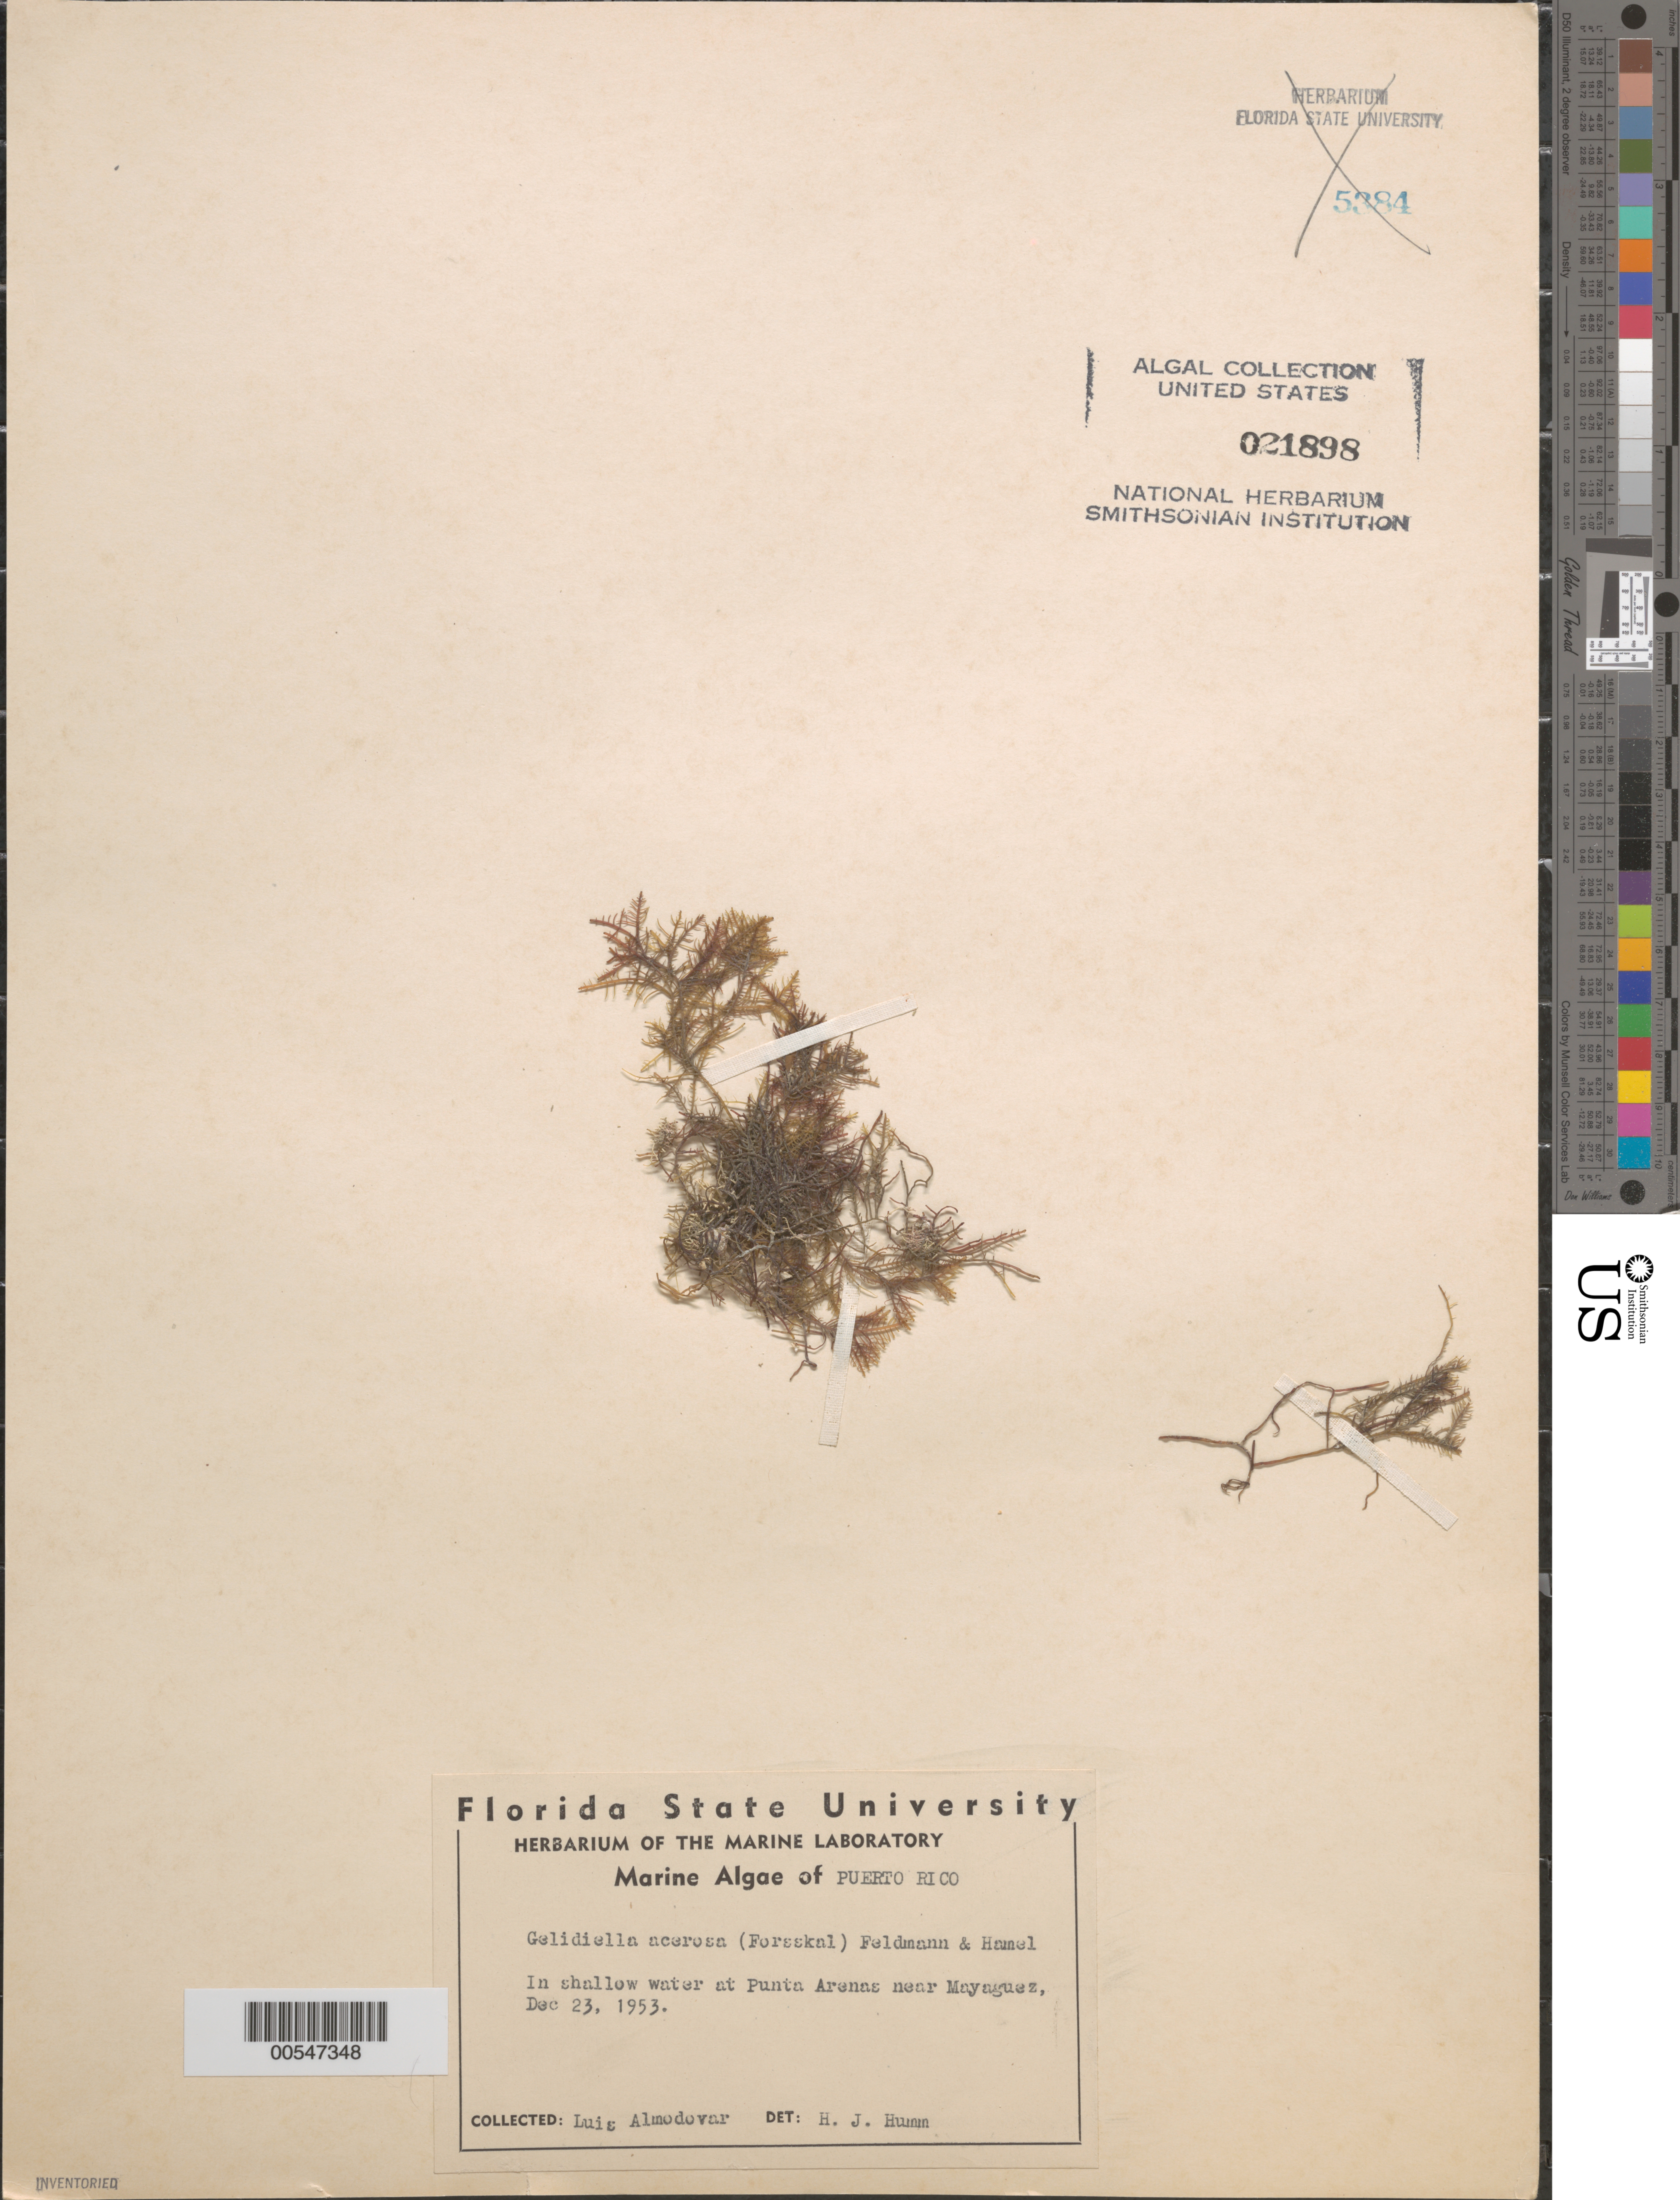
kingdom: Plantae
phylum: Rhodophyta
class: Florideophyceae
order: Gelidiales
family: Gelidiellaceae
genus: Gelidiella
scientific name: Gelidiella acerosa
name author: (Forssk.) Feldmann & G. Hamel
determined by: Humm, Harold J.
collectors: L. Almodovar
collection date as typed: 23 Dec 1953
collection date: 1953-12-23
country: Puerto Rico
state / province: Mayaguez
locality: Punta arenas near mayaguez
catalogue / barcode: US 21898